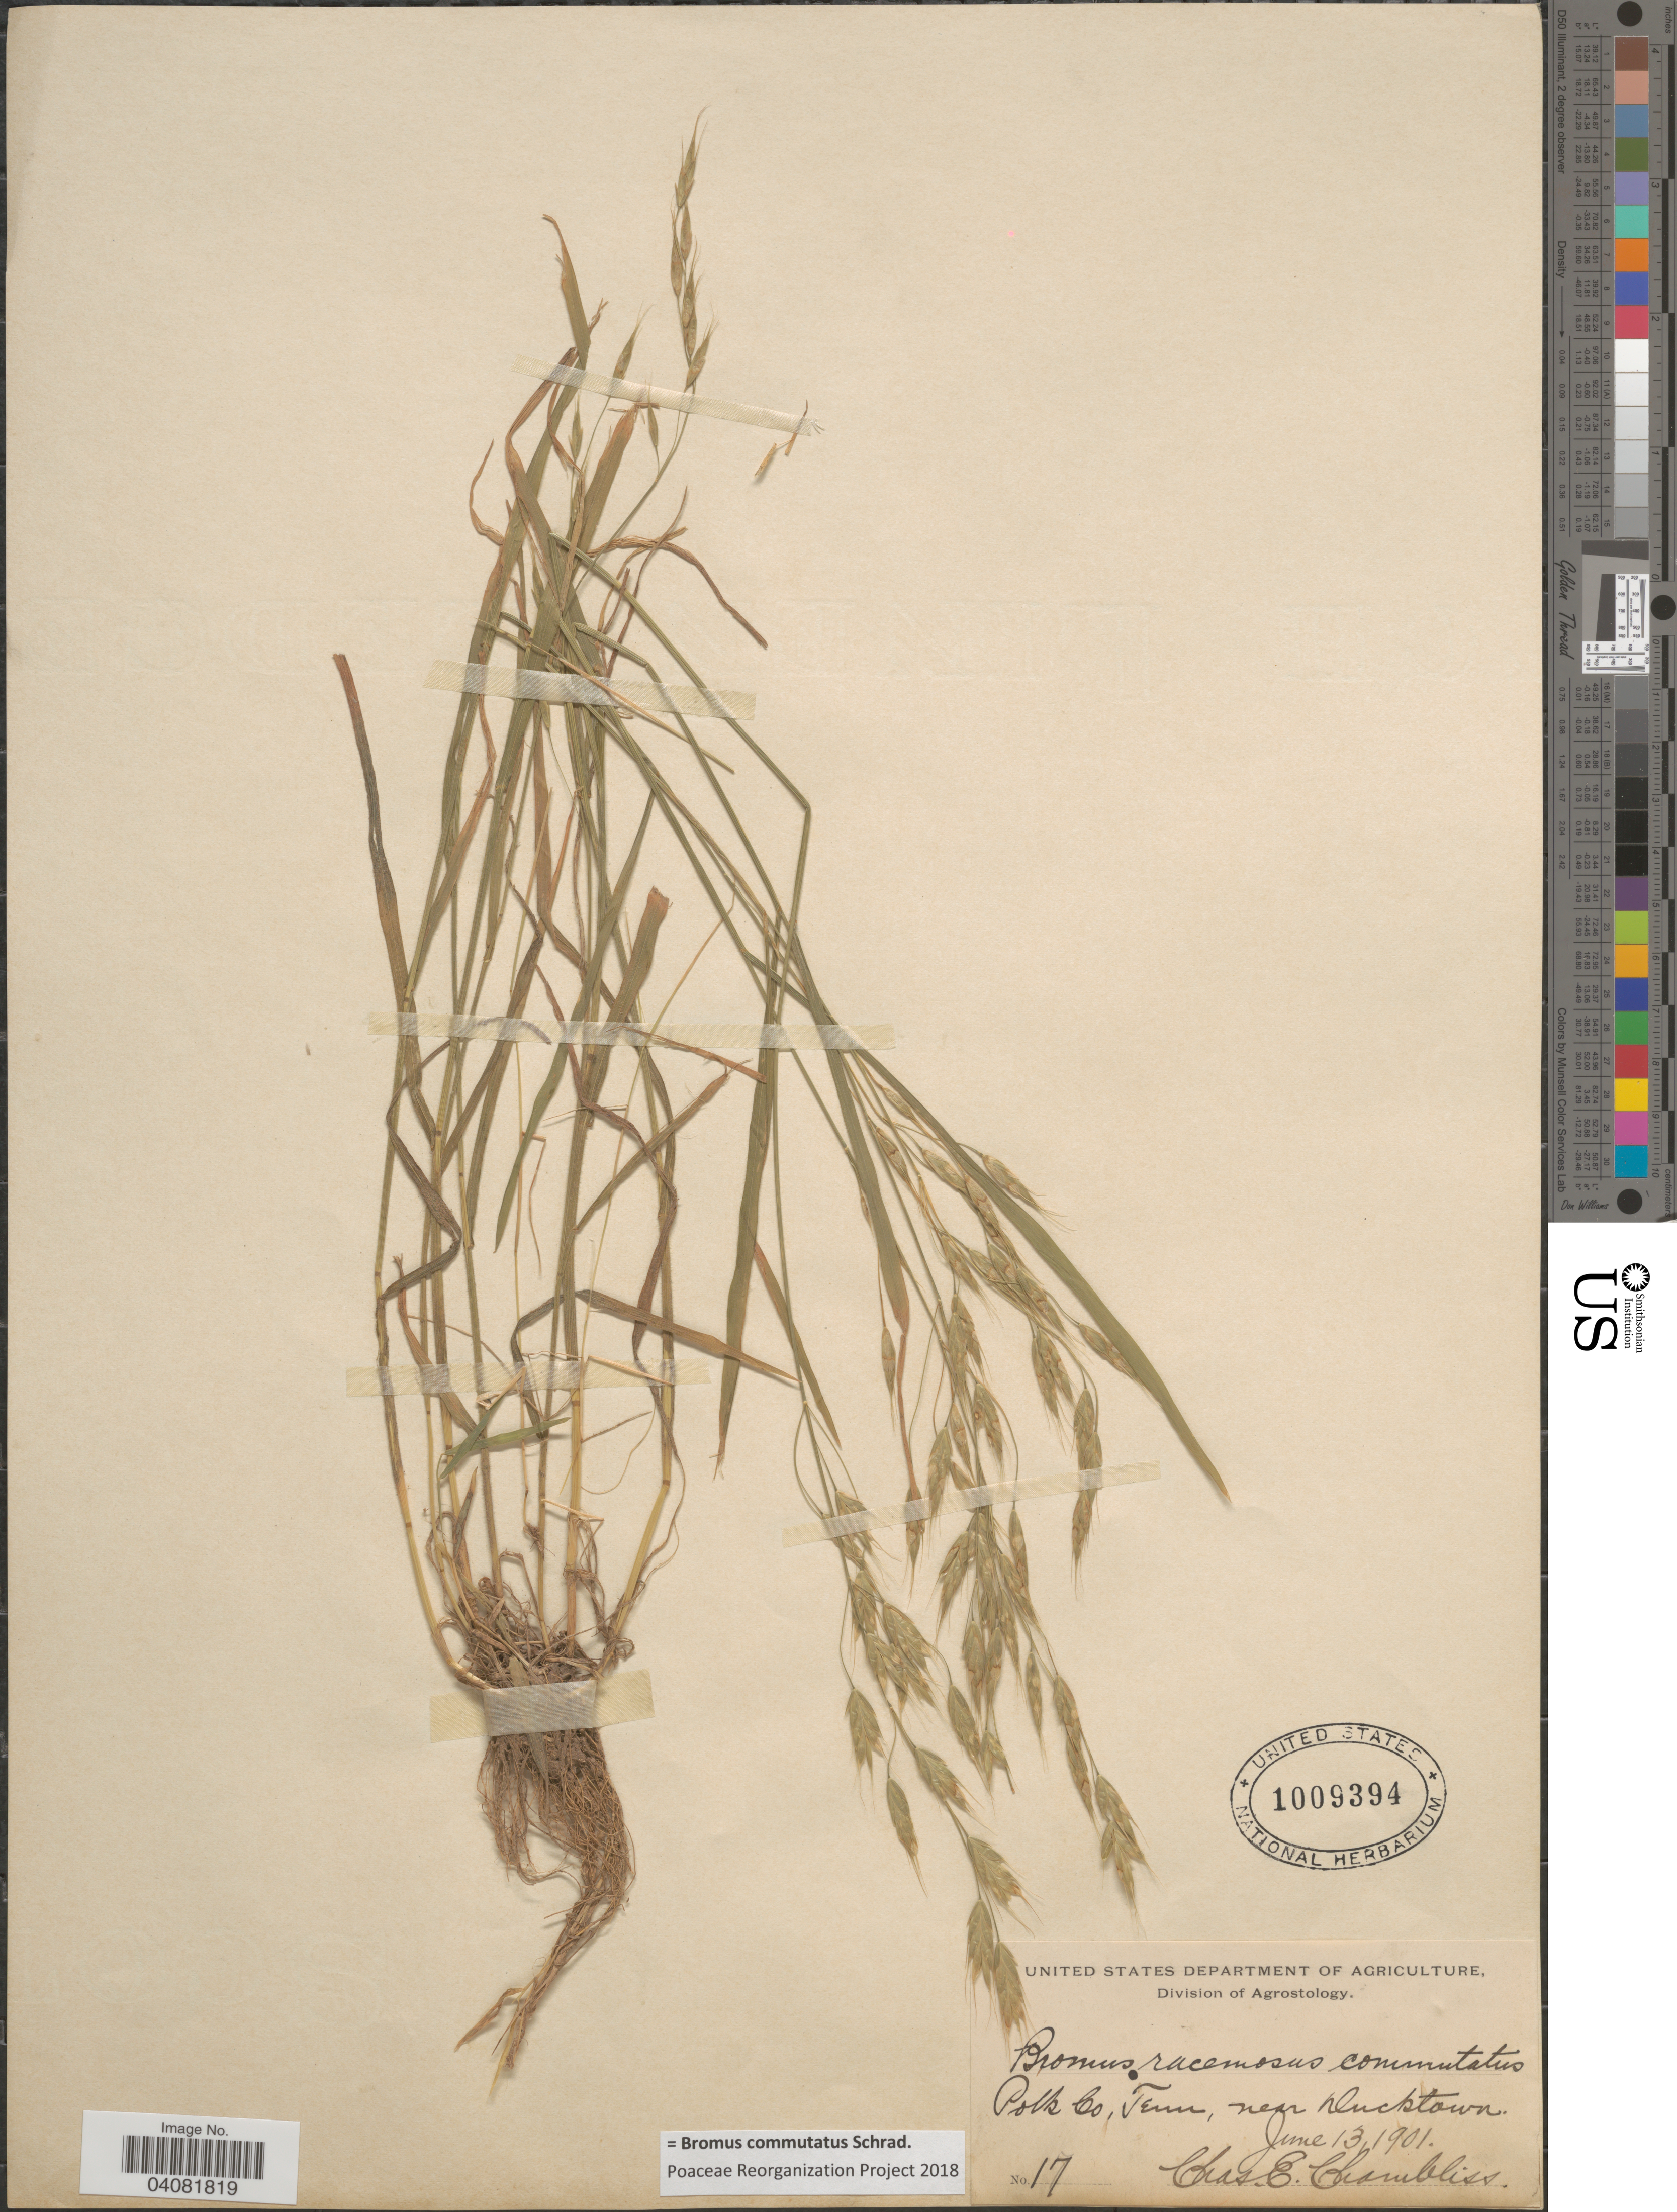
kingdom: Plantae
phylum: Tracheophyta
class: Liliopsida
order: Poales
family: Poaceae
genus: Bromus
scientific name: Bromus commutatus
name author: Schrad.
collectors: C. Chambliss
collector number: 17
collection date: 1901-06-13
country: United States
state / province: Tennessee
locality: Polk Co, near Ducktown.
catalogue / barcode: US 1009394